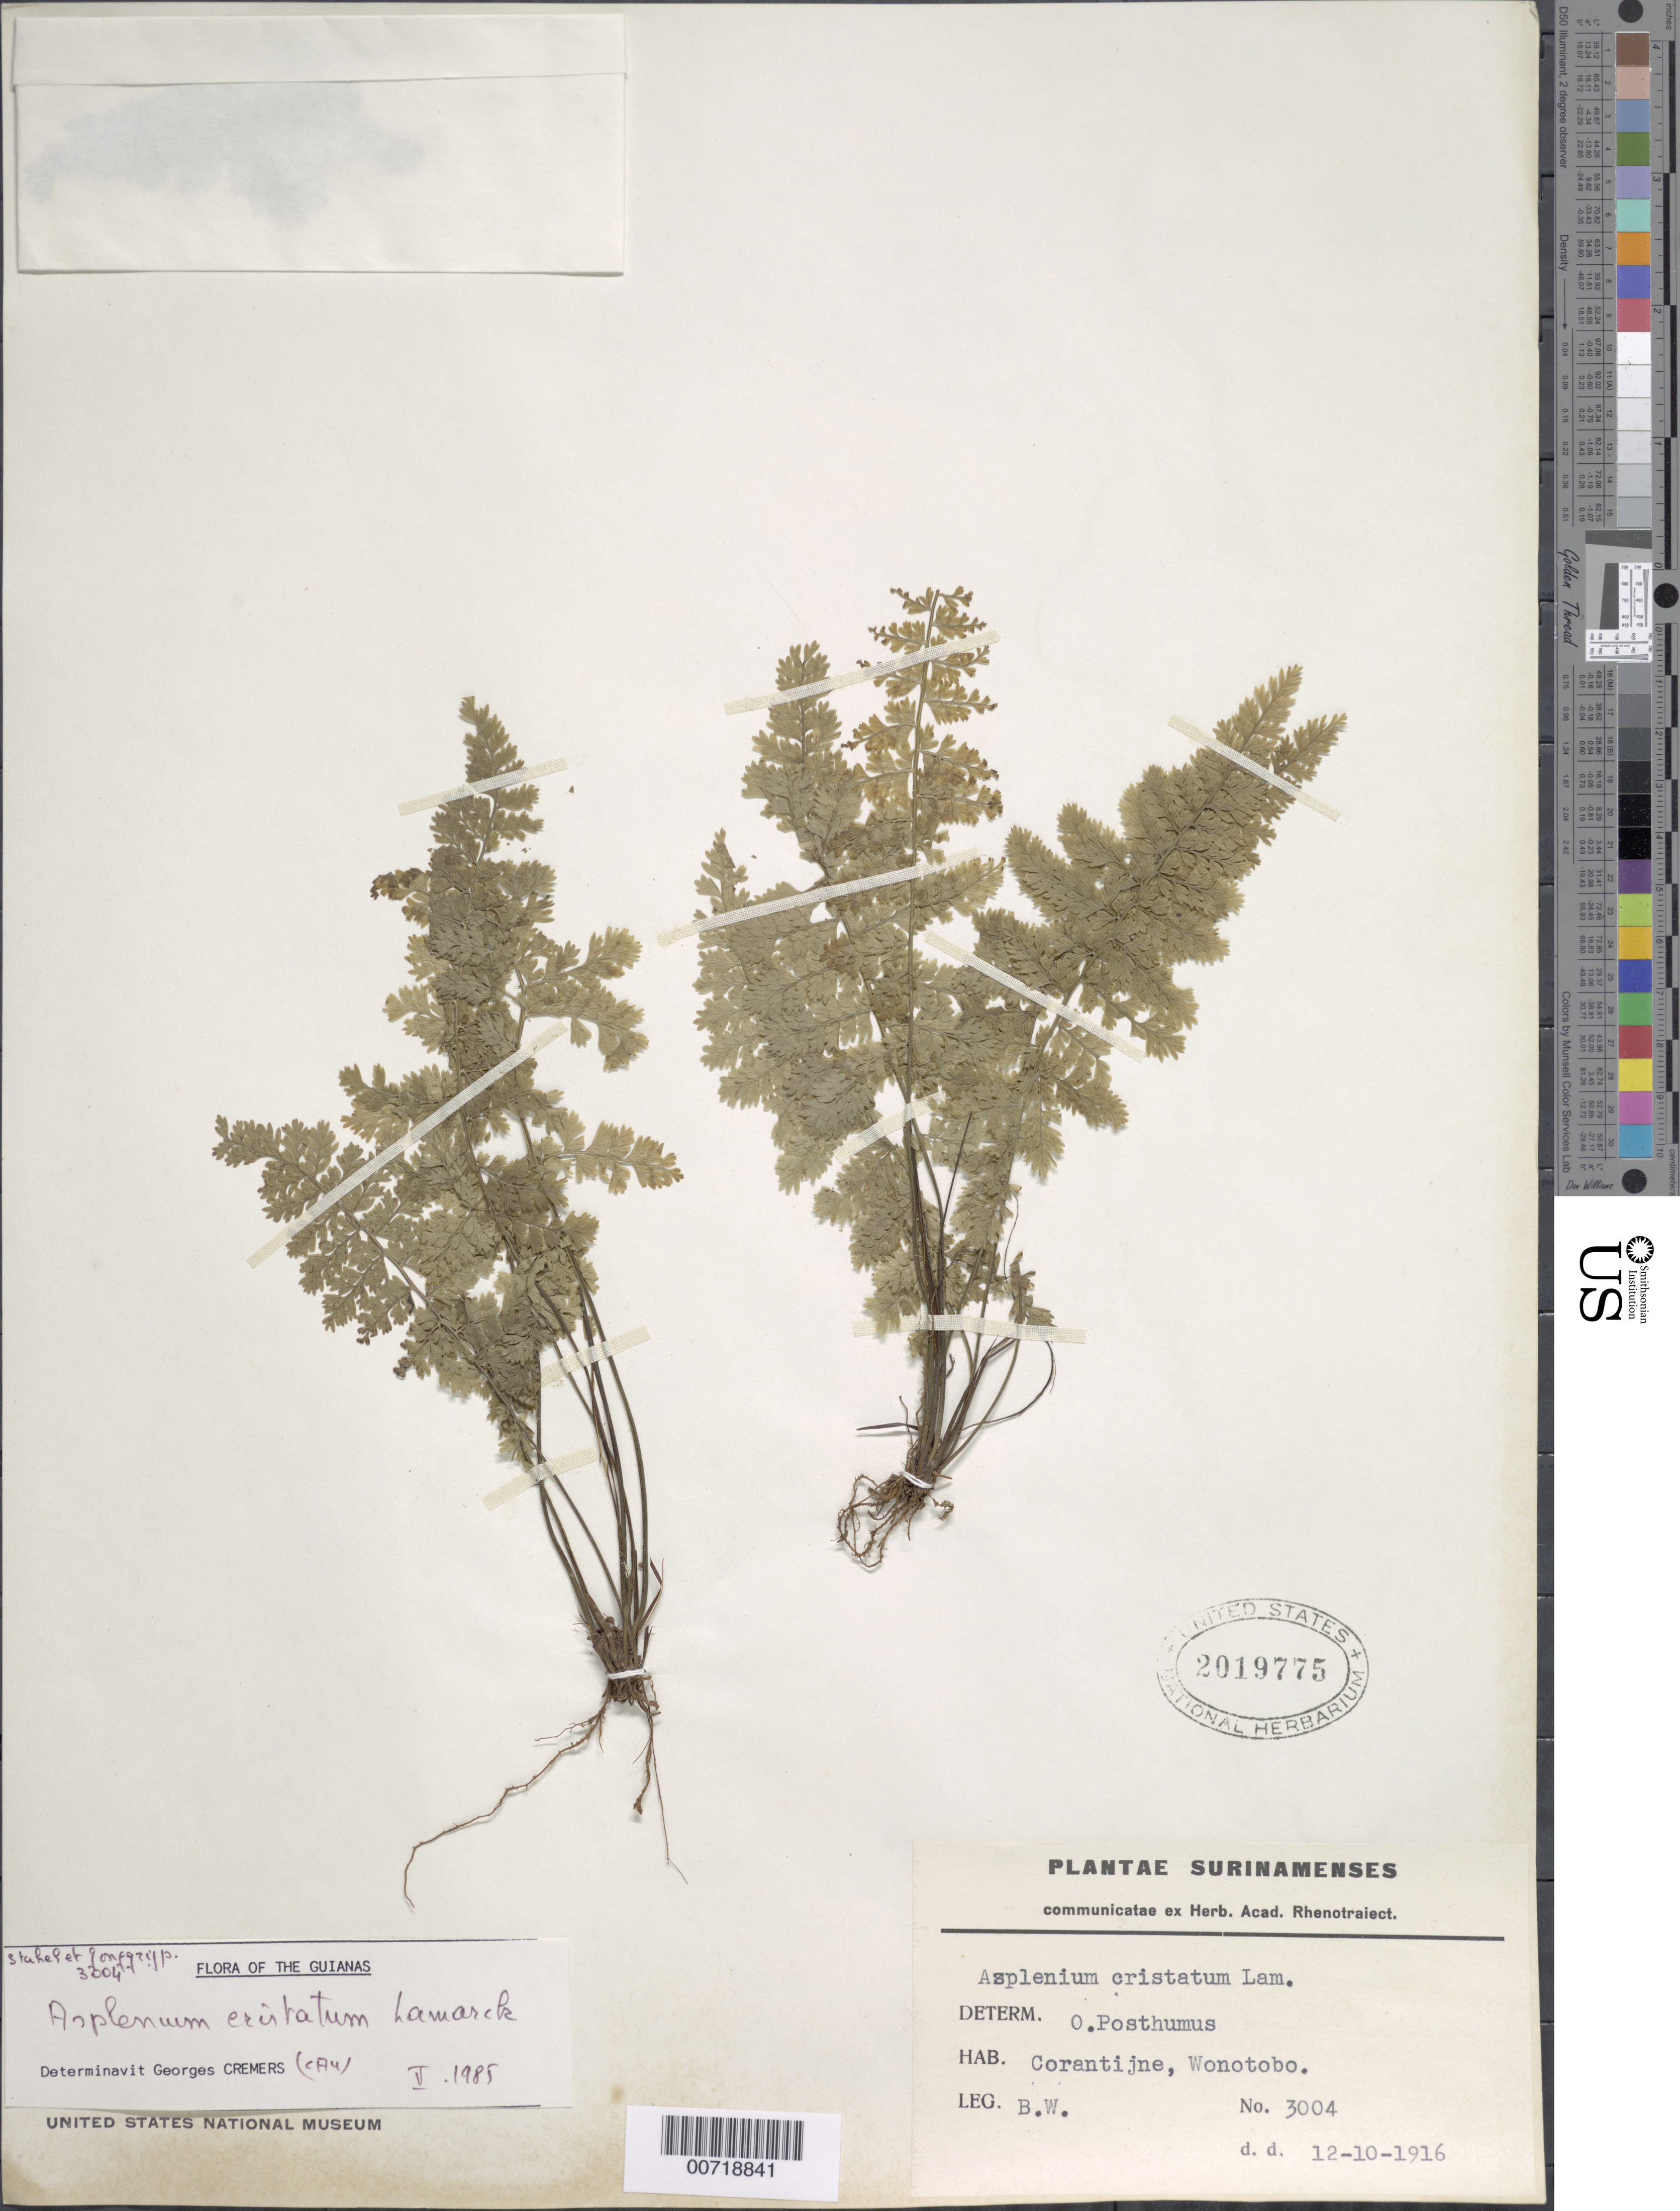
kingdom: Plantae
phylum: Tracheophyta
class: Polypodiopsida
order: Polypodiales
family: Aspleniaceae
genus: Asplenium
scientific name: Asplenium cristatum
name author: Lam.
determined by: Cremers, Georges A.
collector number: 3004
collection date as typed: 12-Oct-16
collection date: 1916-10-12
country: Suriname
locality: Wonotobo, near, Corantyne R.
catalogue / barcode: US 2019775